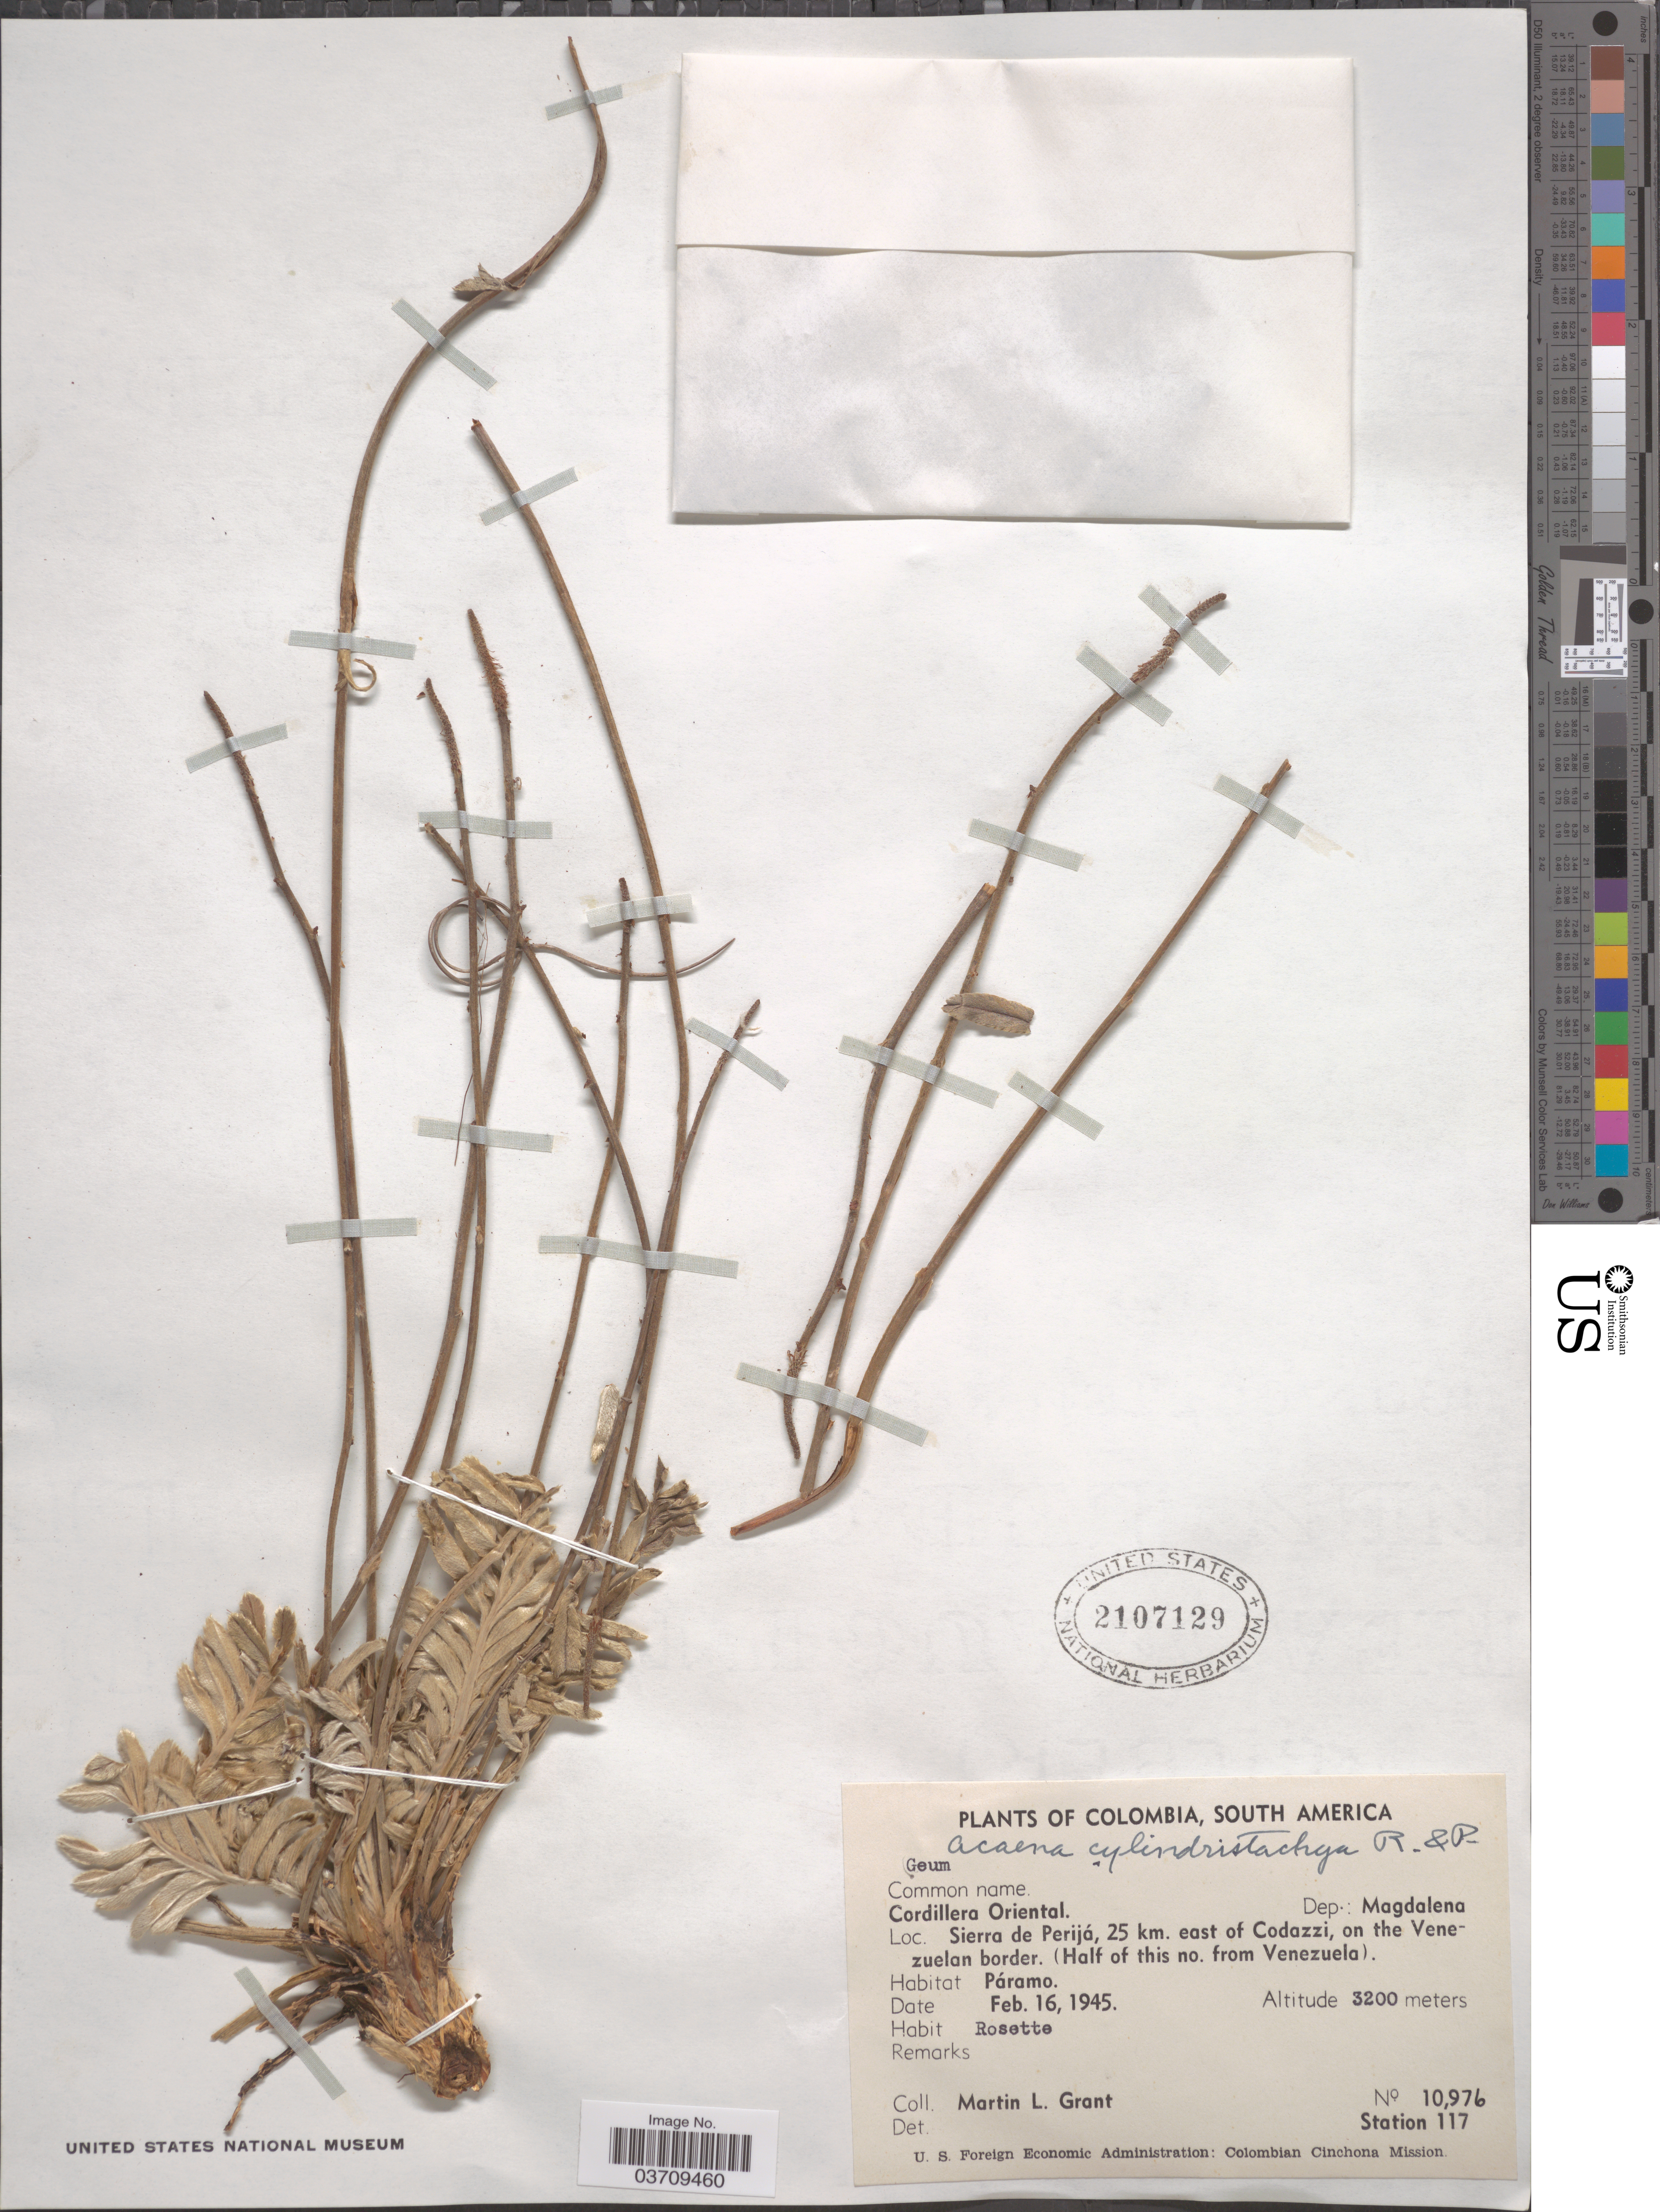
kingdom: Plantae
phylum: Tracheophyta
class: Magnoliopsida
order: Rosales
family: Rosaceae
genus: Acaena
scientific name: Acaena cylindristachya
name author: Ruiz & Pav.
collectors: M. L. Grant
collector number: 10976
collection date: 1945-02-16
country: Colombia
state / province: Magdalena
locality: Cordillera Oriental. Dep.: Magdalena. Sierra de Perijá, 25 km. east of Codazzi, on the Venezuelan border.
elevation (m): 3200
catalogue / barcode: US 2107129